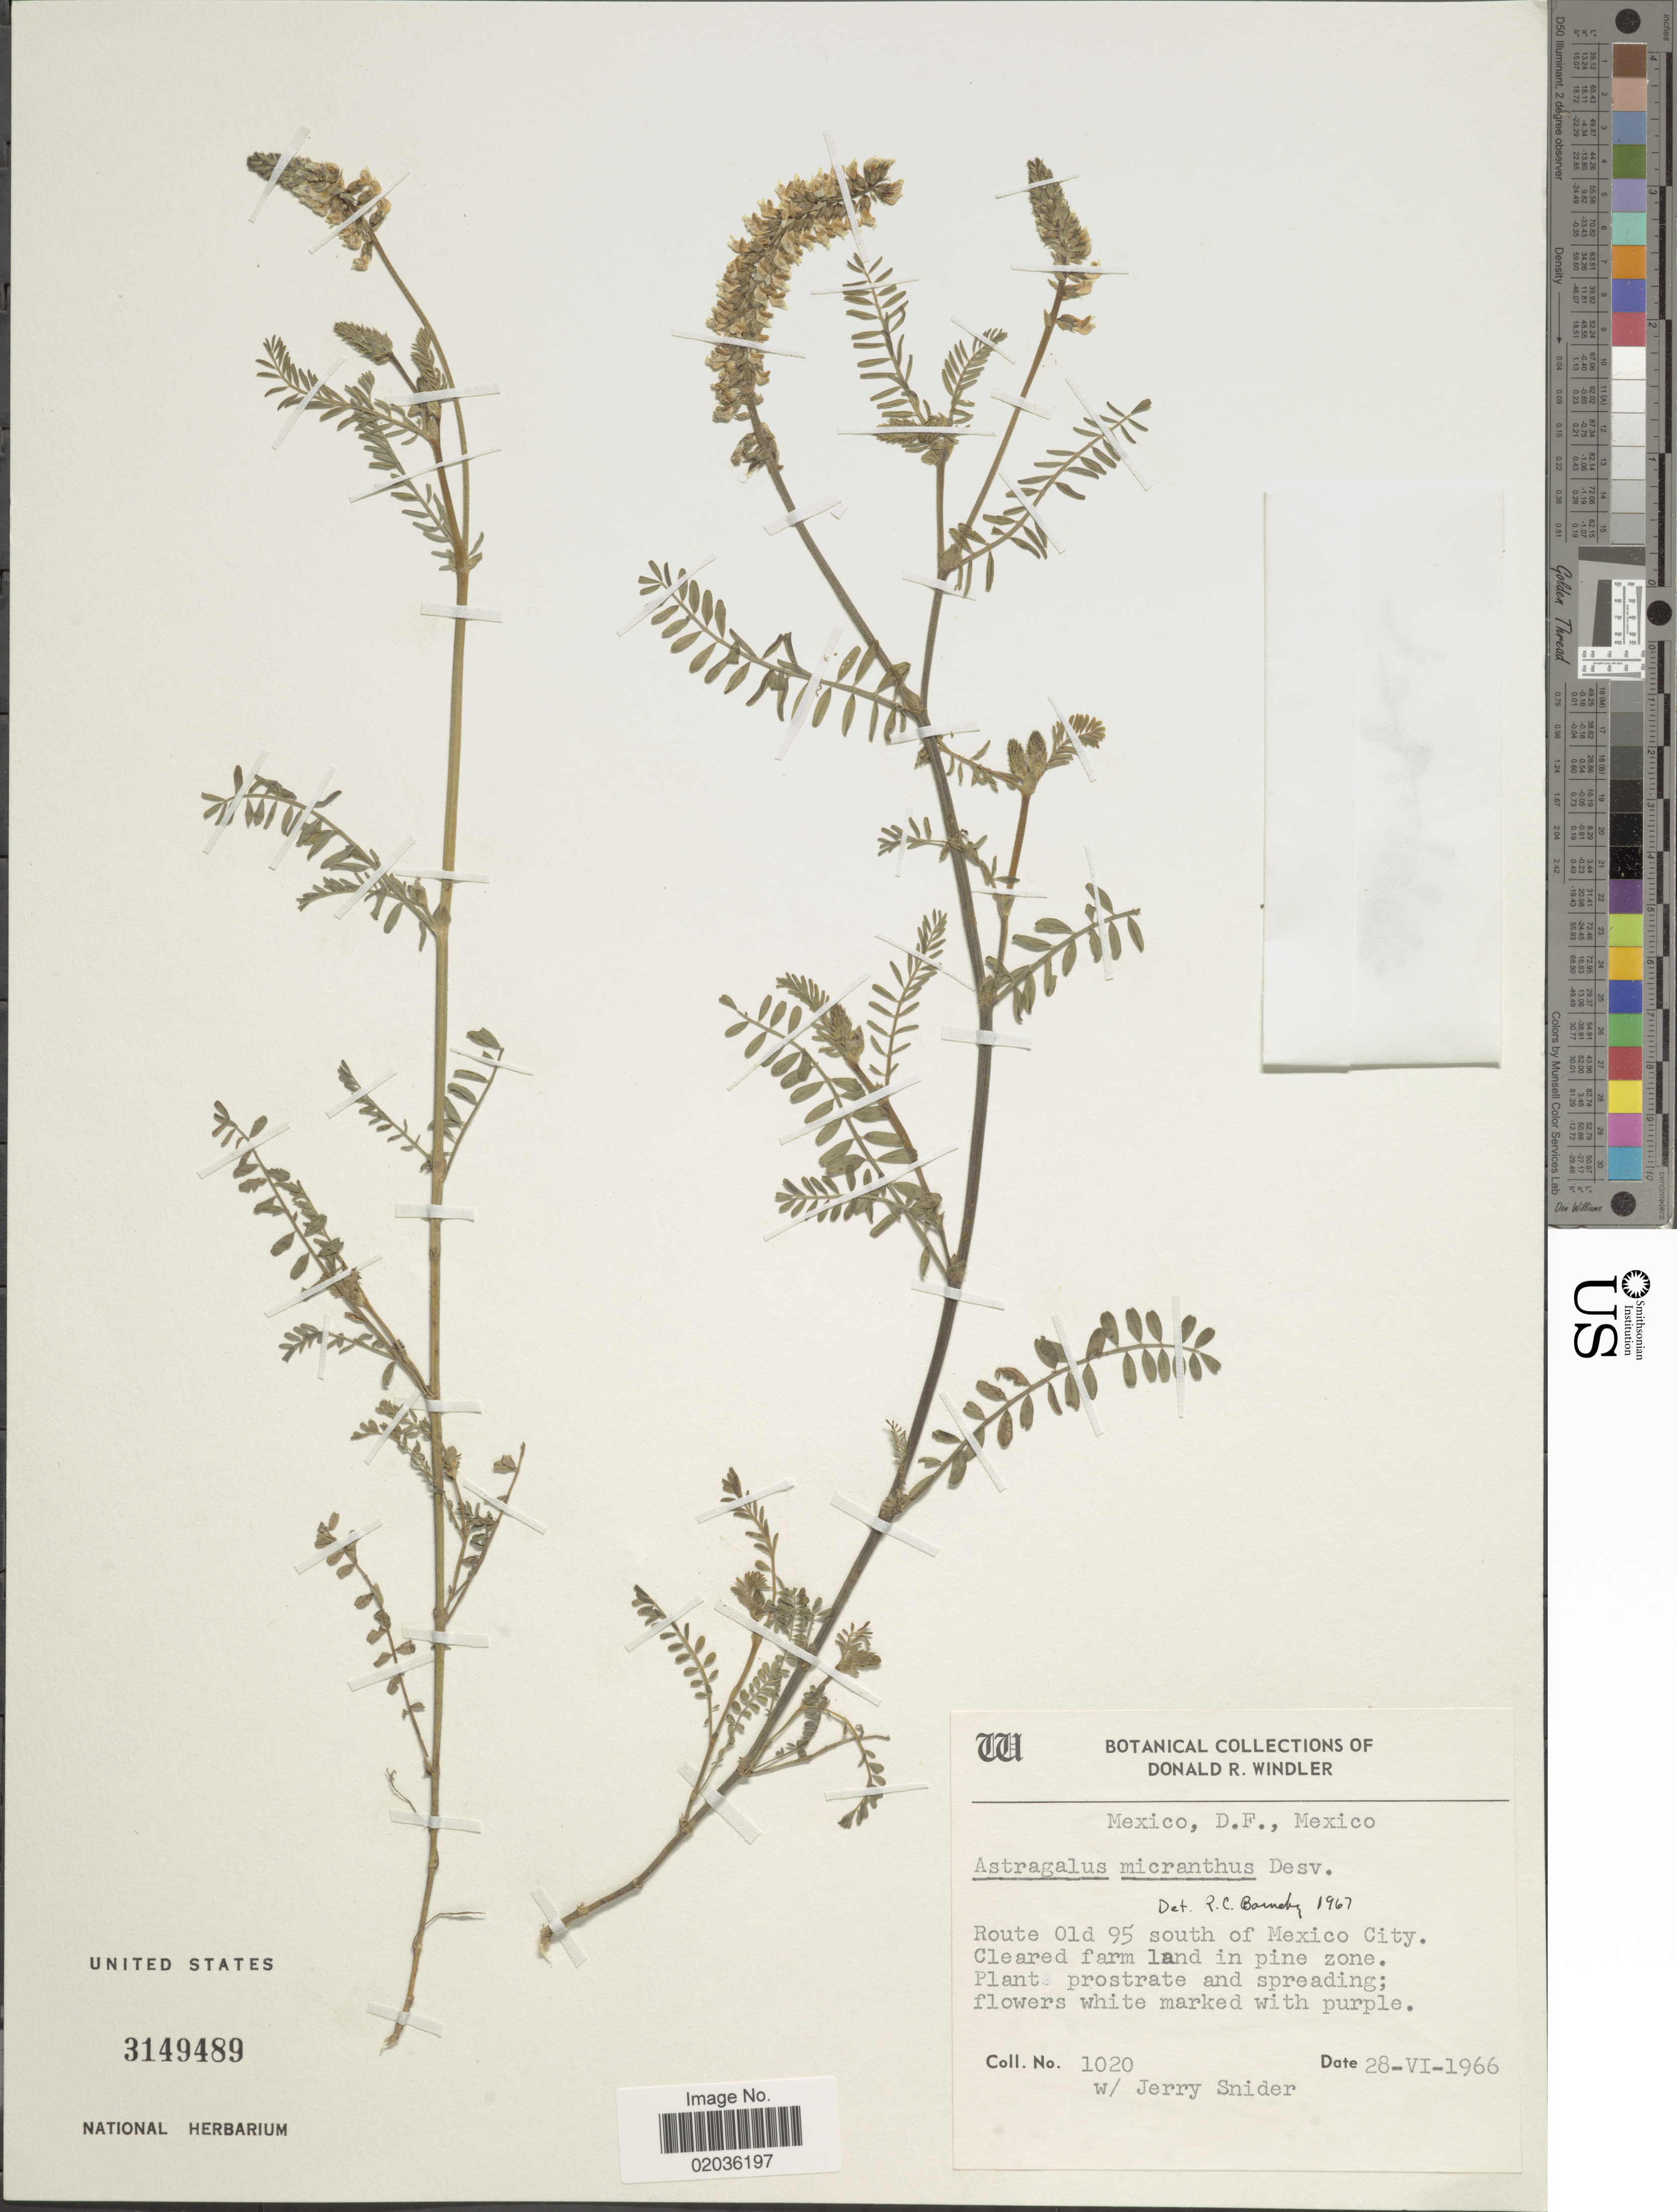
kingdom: Plantae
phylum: Tracheophyta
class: Magnoliopsida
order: Fabales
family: Fabaceae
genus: Astragalus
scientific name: Astragalus micranthus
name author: Desv.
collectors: J. Snider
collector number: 1020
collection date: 1966-06-28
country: Mexico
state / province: Distrito Federal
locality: Route Old 95 south of Mexico City. Cleared farm land in pine zone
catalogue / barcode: US 3149489